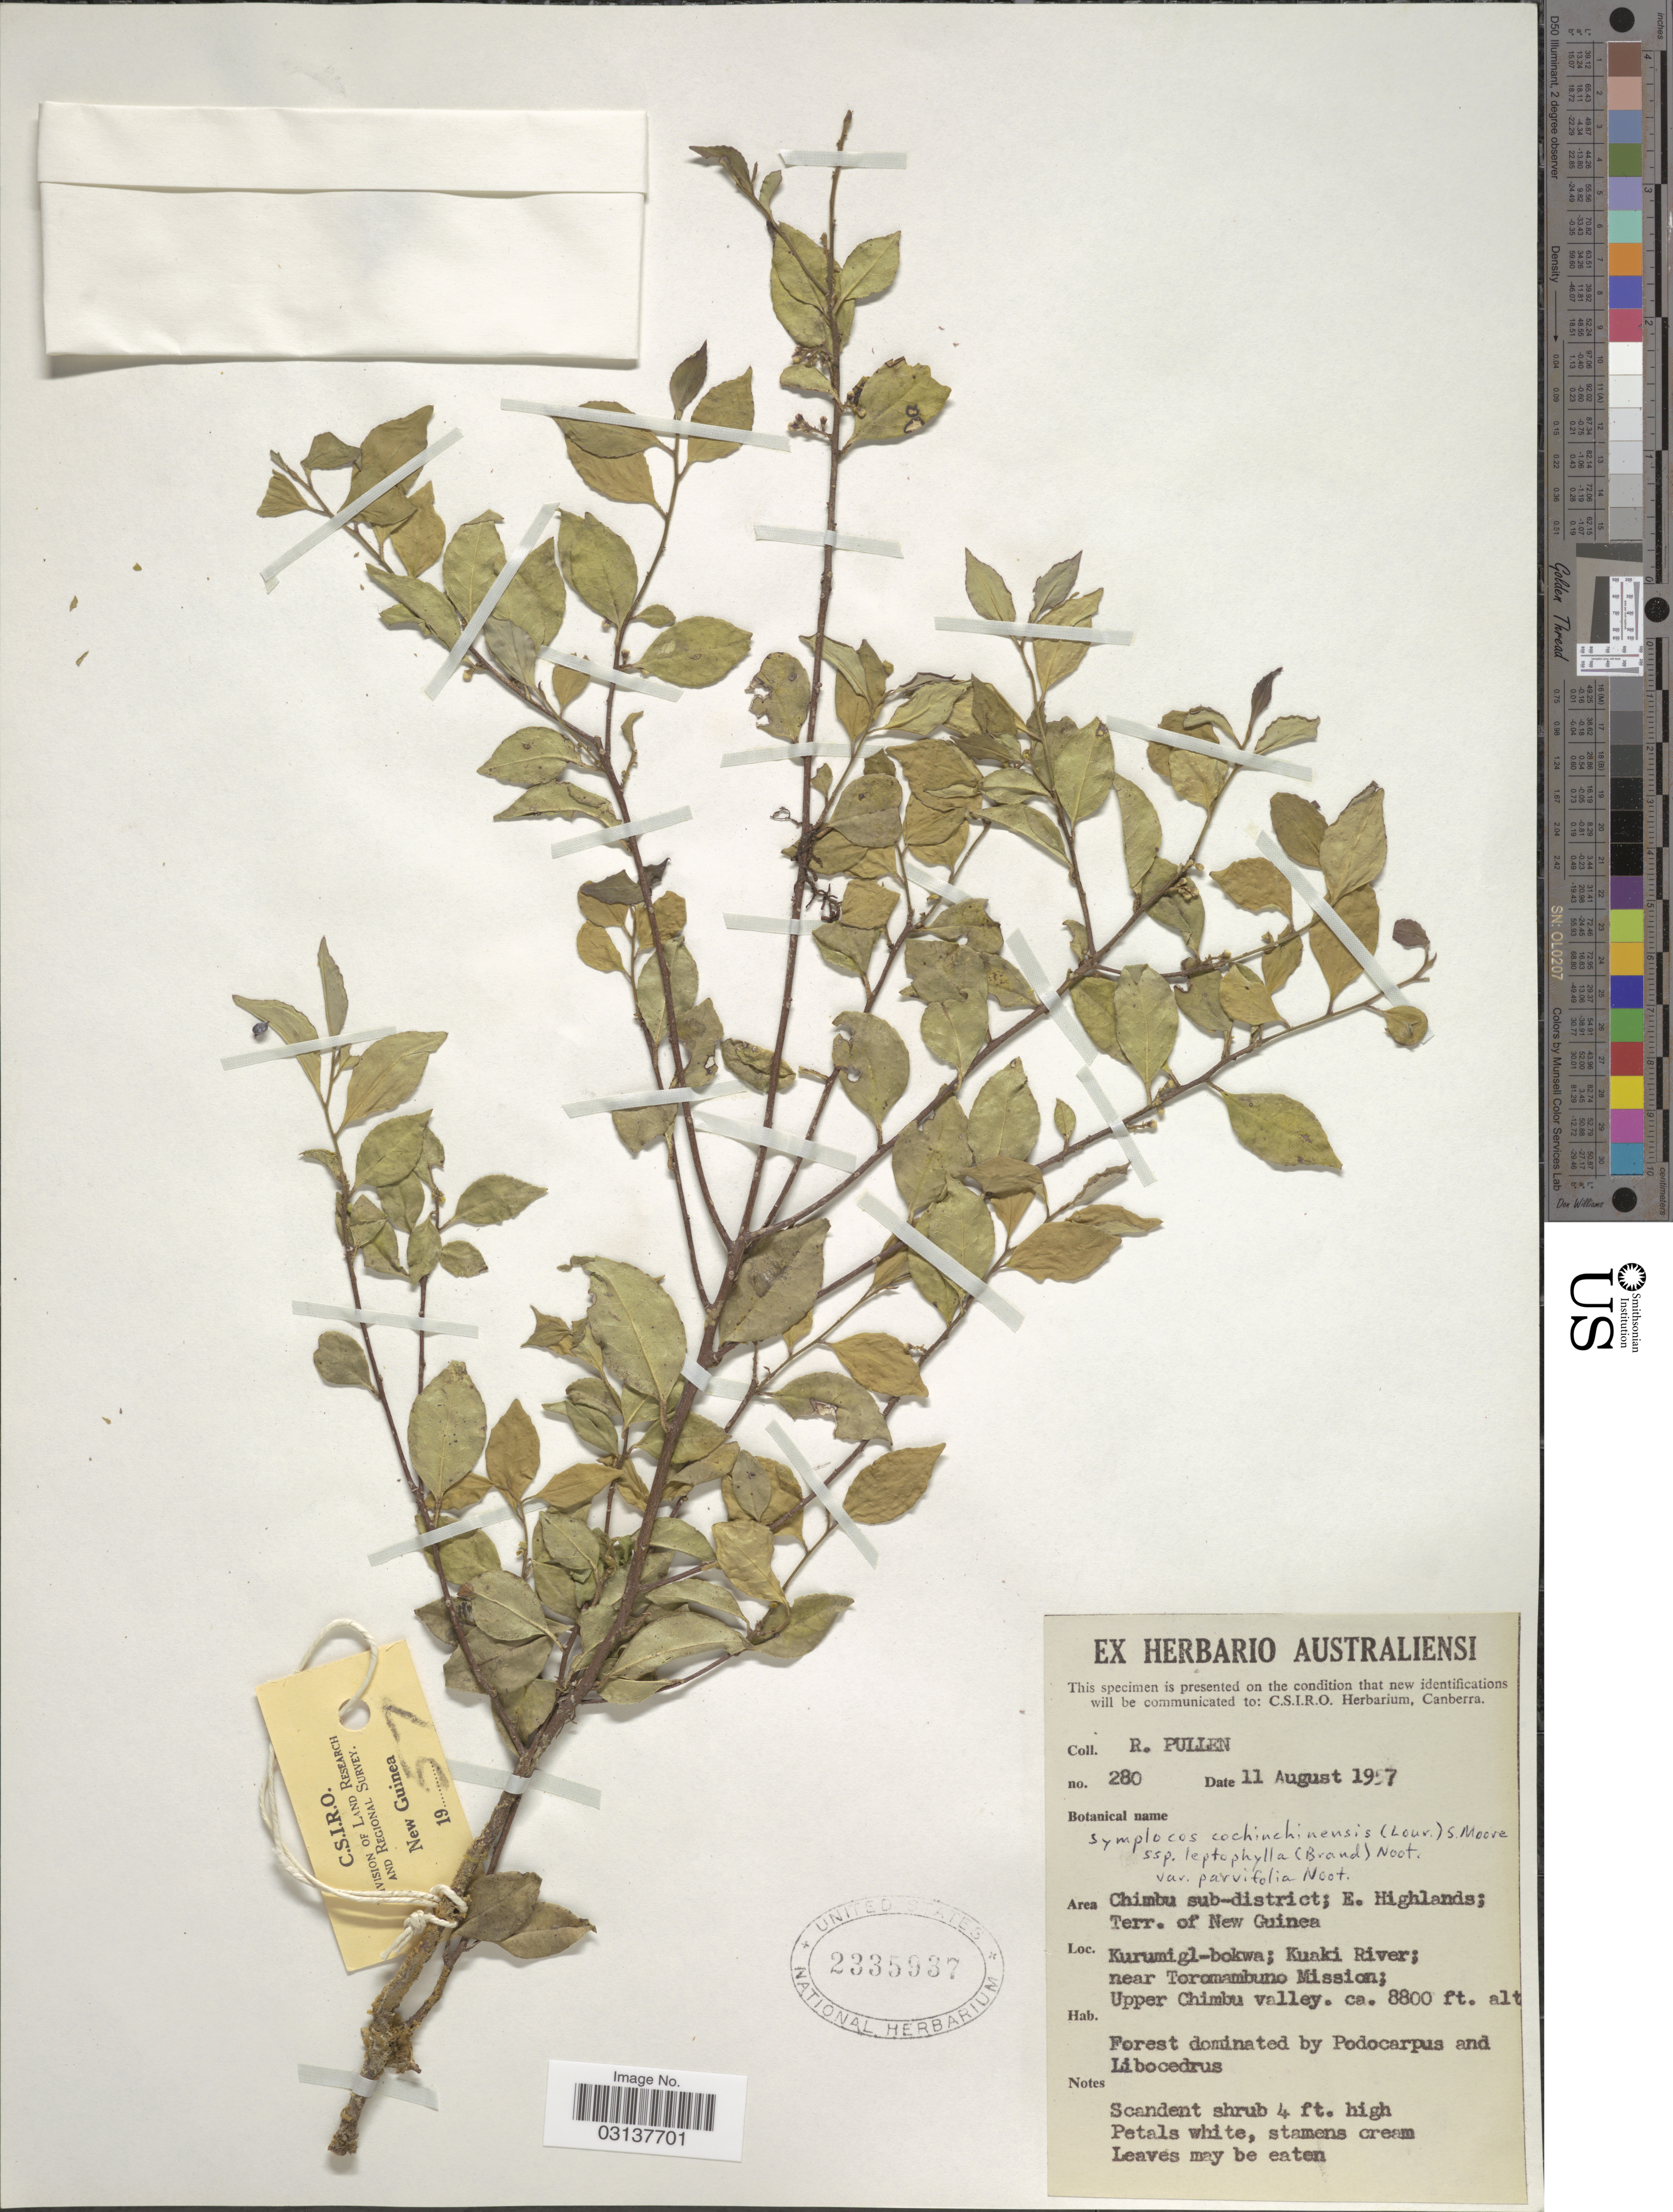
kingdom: Plantae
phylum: Tracheophyta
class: Magnoliopsida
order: Ericales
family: Symplocaceae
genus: Symplocos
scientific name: Symplocos cochinchinensis var. parvifolia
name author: Noot.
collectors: R. Pullen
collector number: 280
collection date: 1957-08-11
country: Papua New Guinea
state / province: Chimbu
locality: Area Chimbu sub-district; E. Highlands; Terr. of New Guinea, Kurumigl-bokwa; Kuaki River; near Toromambuno Mission; Upper Chimbu valley.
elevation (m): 2682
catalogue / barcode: US 2335937